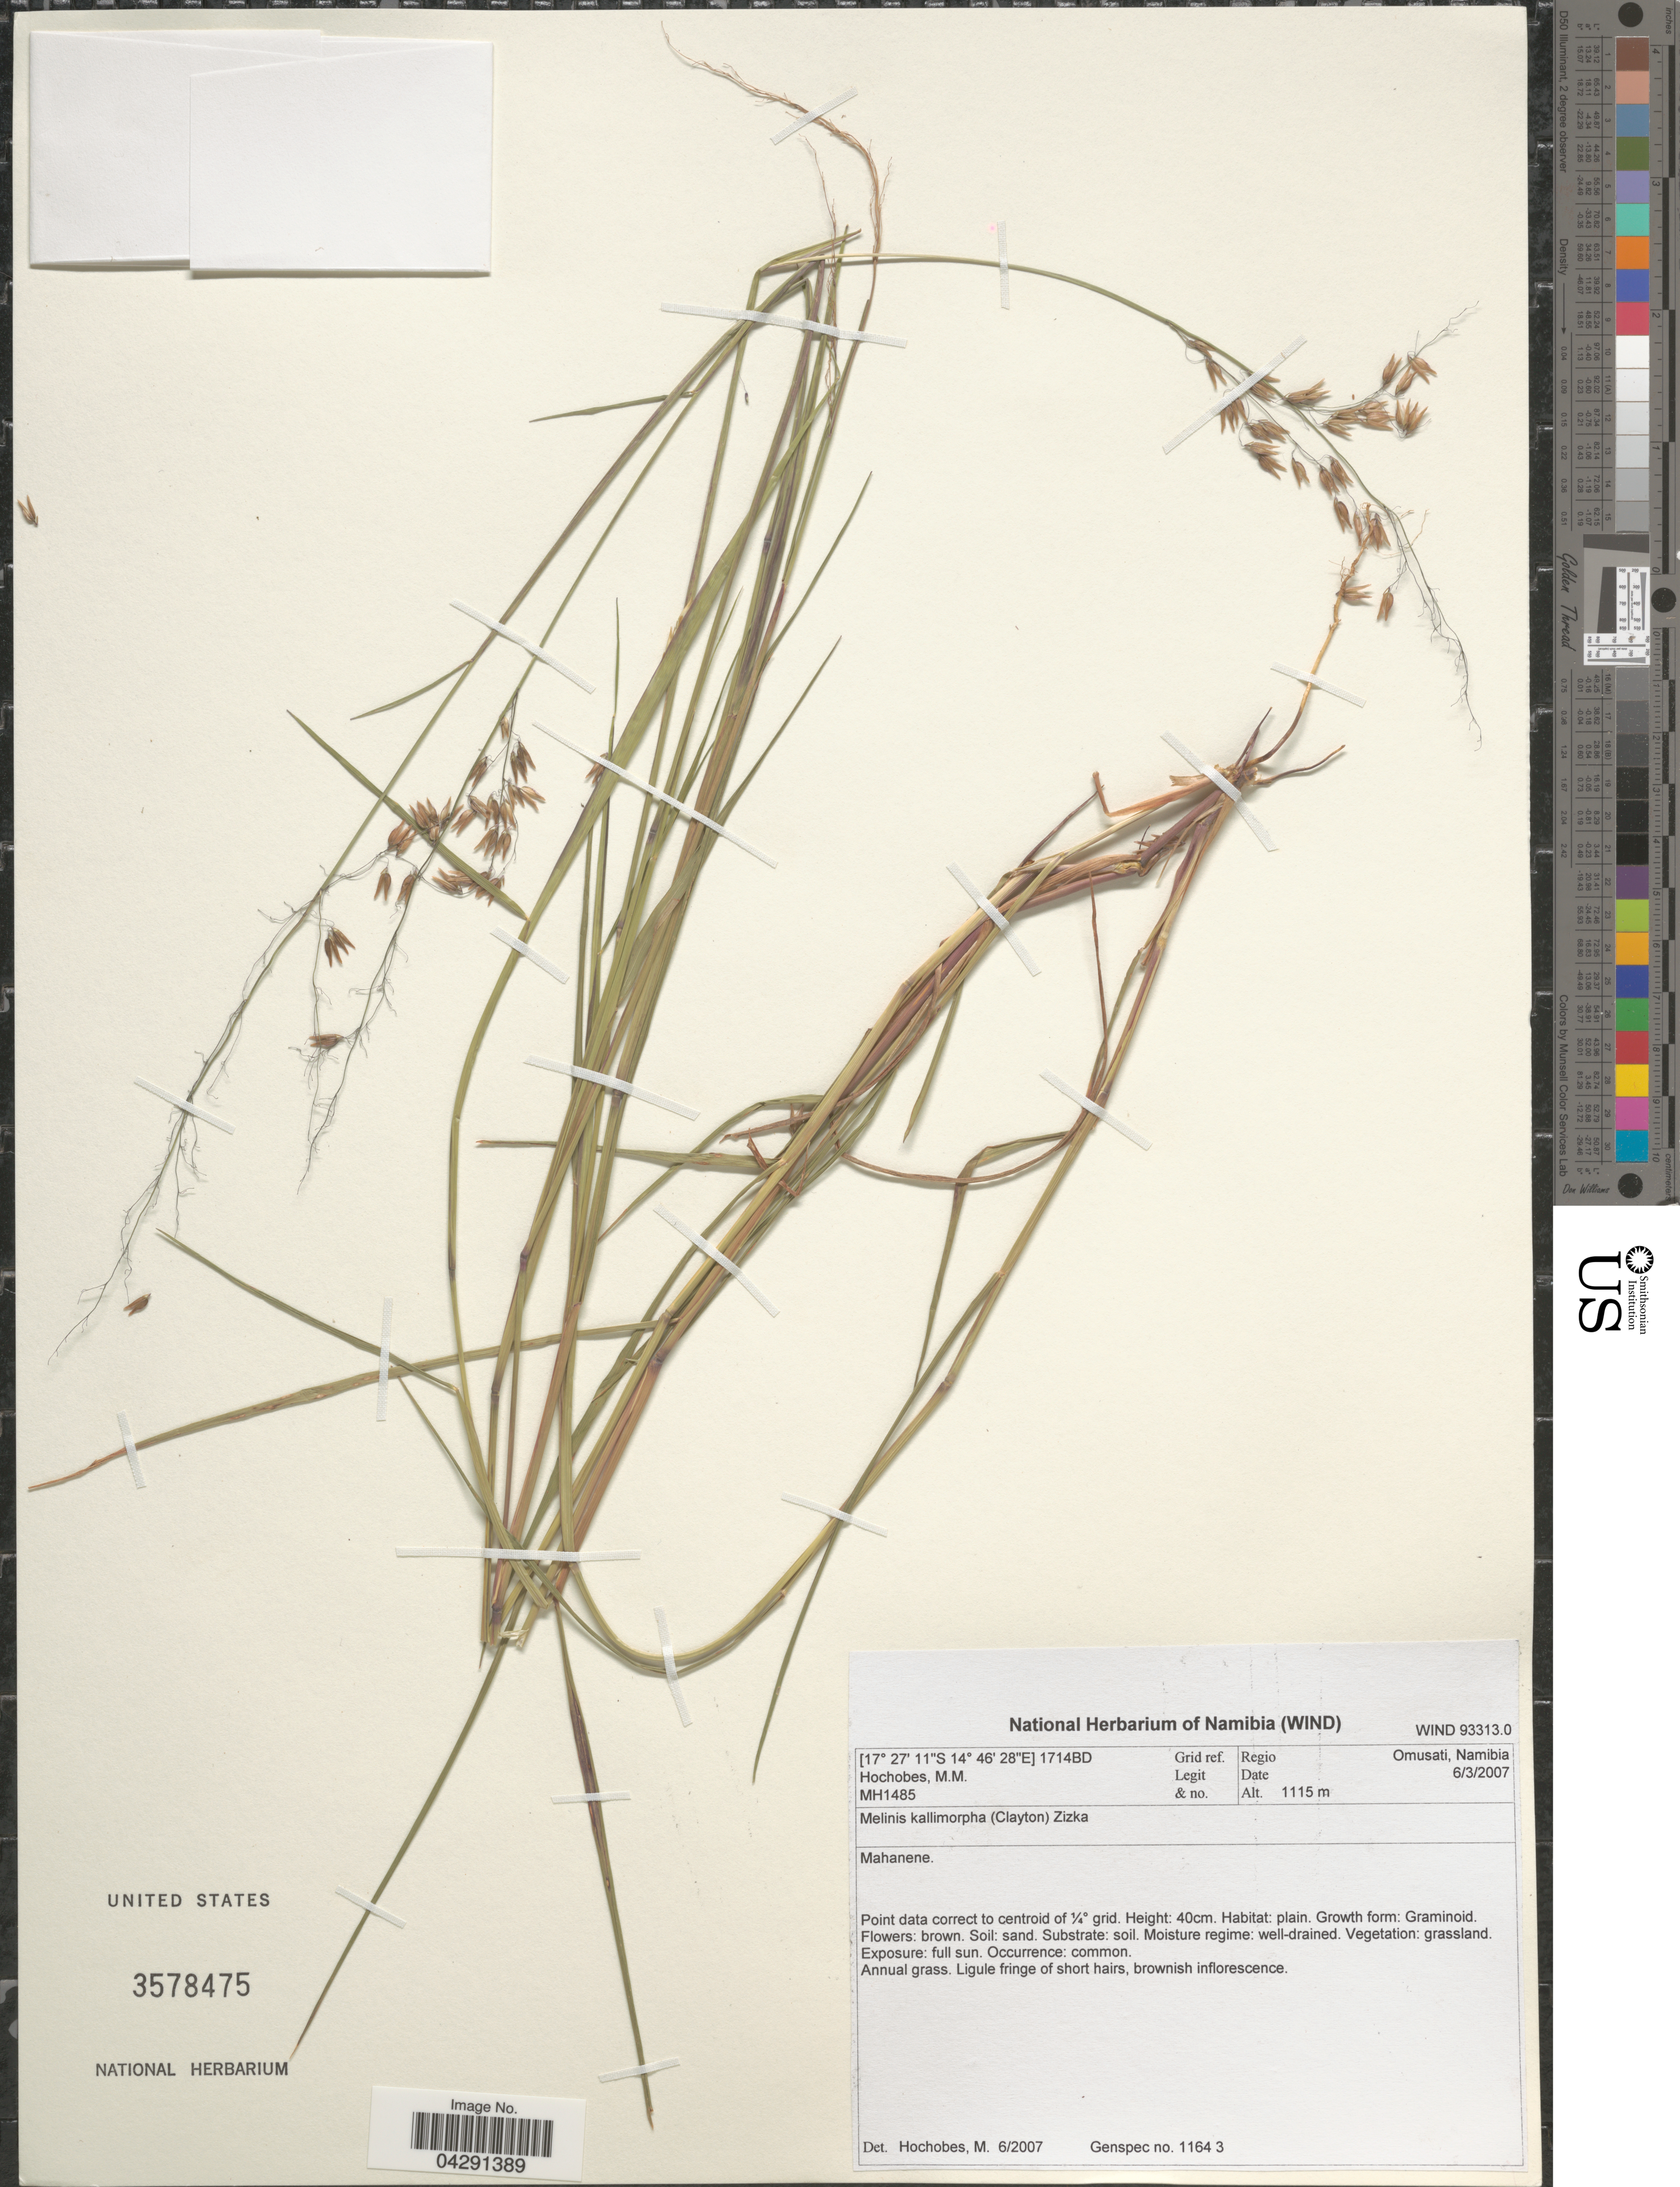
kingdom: Plantae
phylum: Tracheophyta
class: Liliopsida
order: Poales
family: Poaceae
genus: Melinis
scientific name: Melinis kallimorpha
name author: (Clayton) Zizka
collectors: M. Hochobes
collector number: MH1485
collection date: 2007-03-06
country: Namibia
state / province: Omusati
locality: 1714BD Grid ref. Regio Omusati. Mahanene.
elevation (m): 1115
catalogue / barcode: US 3578475